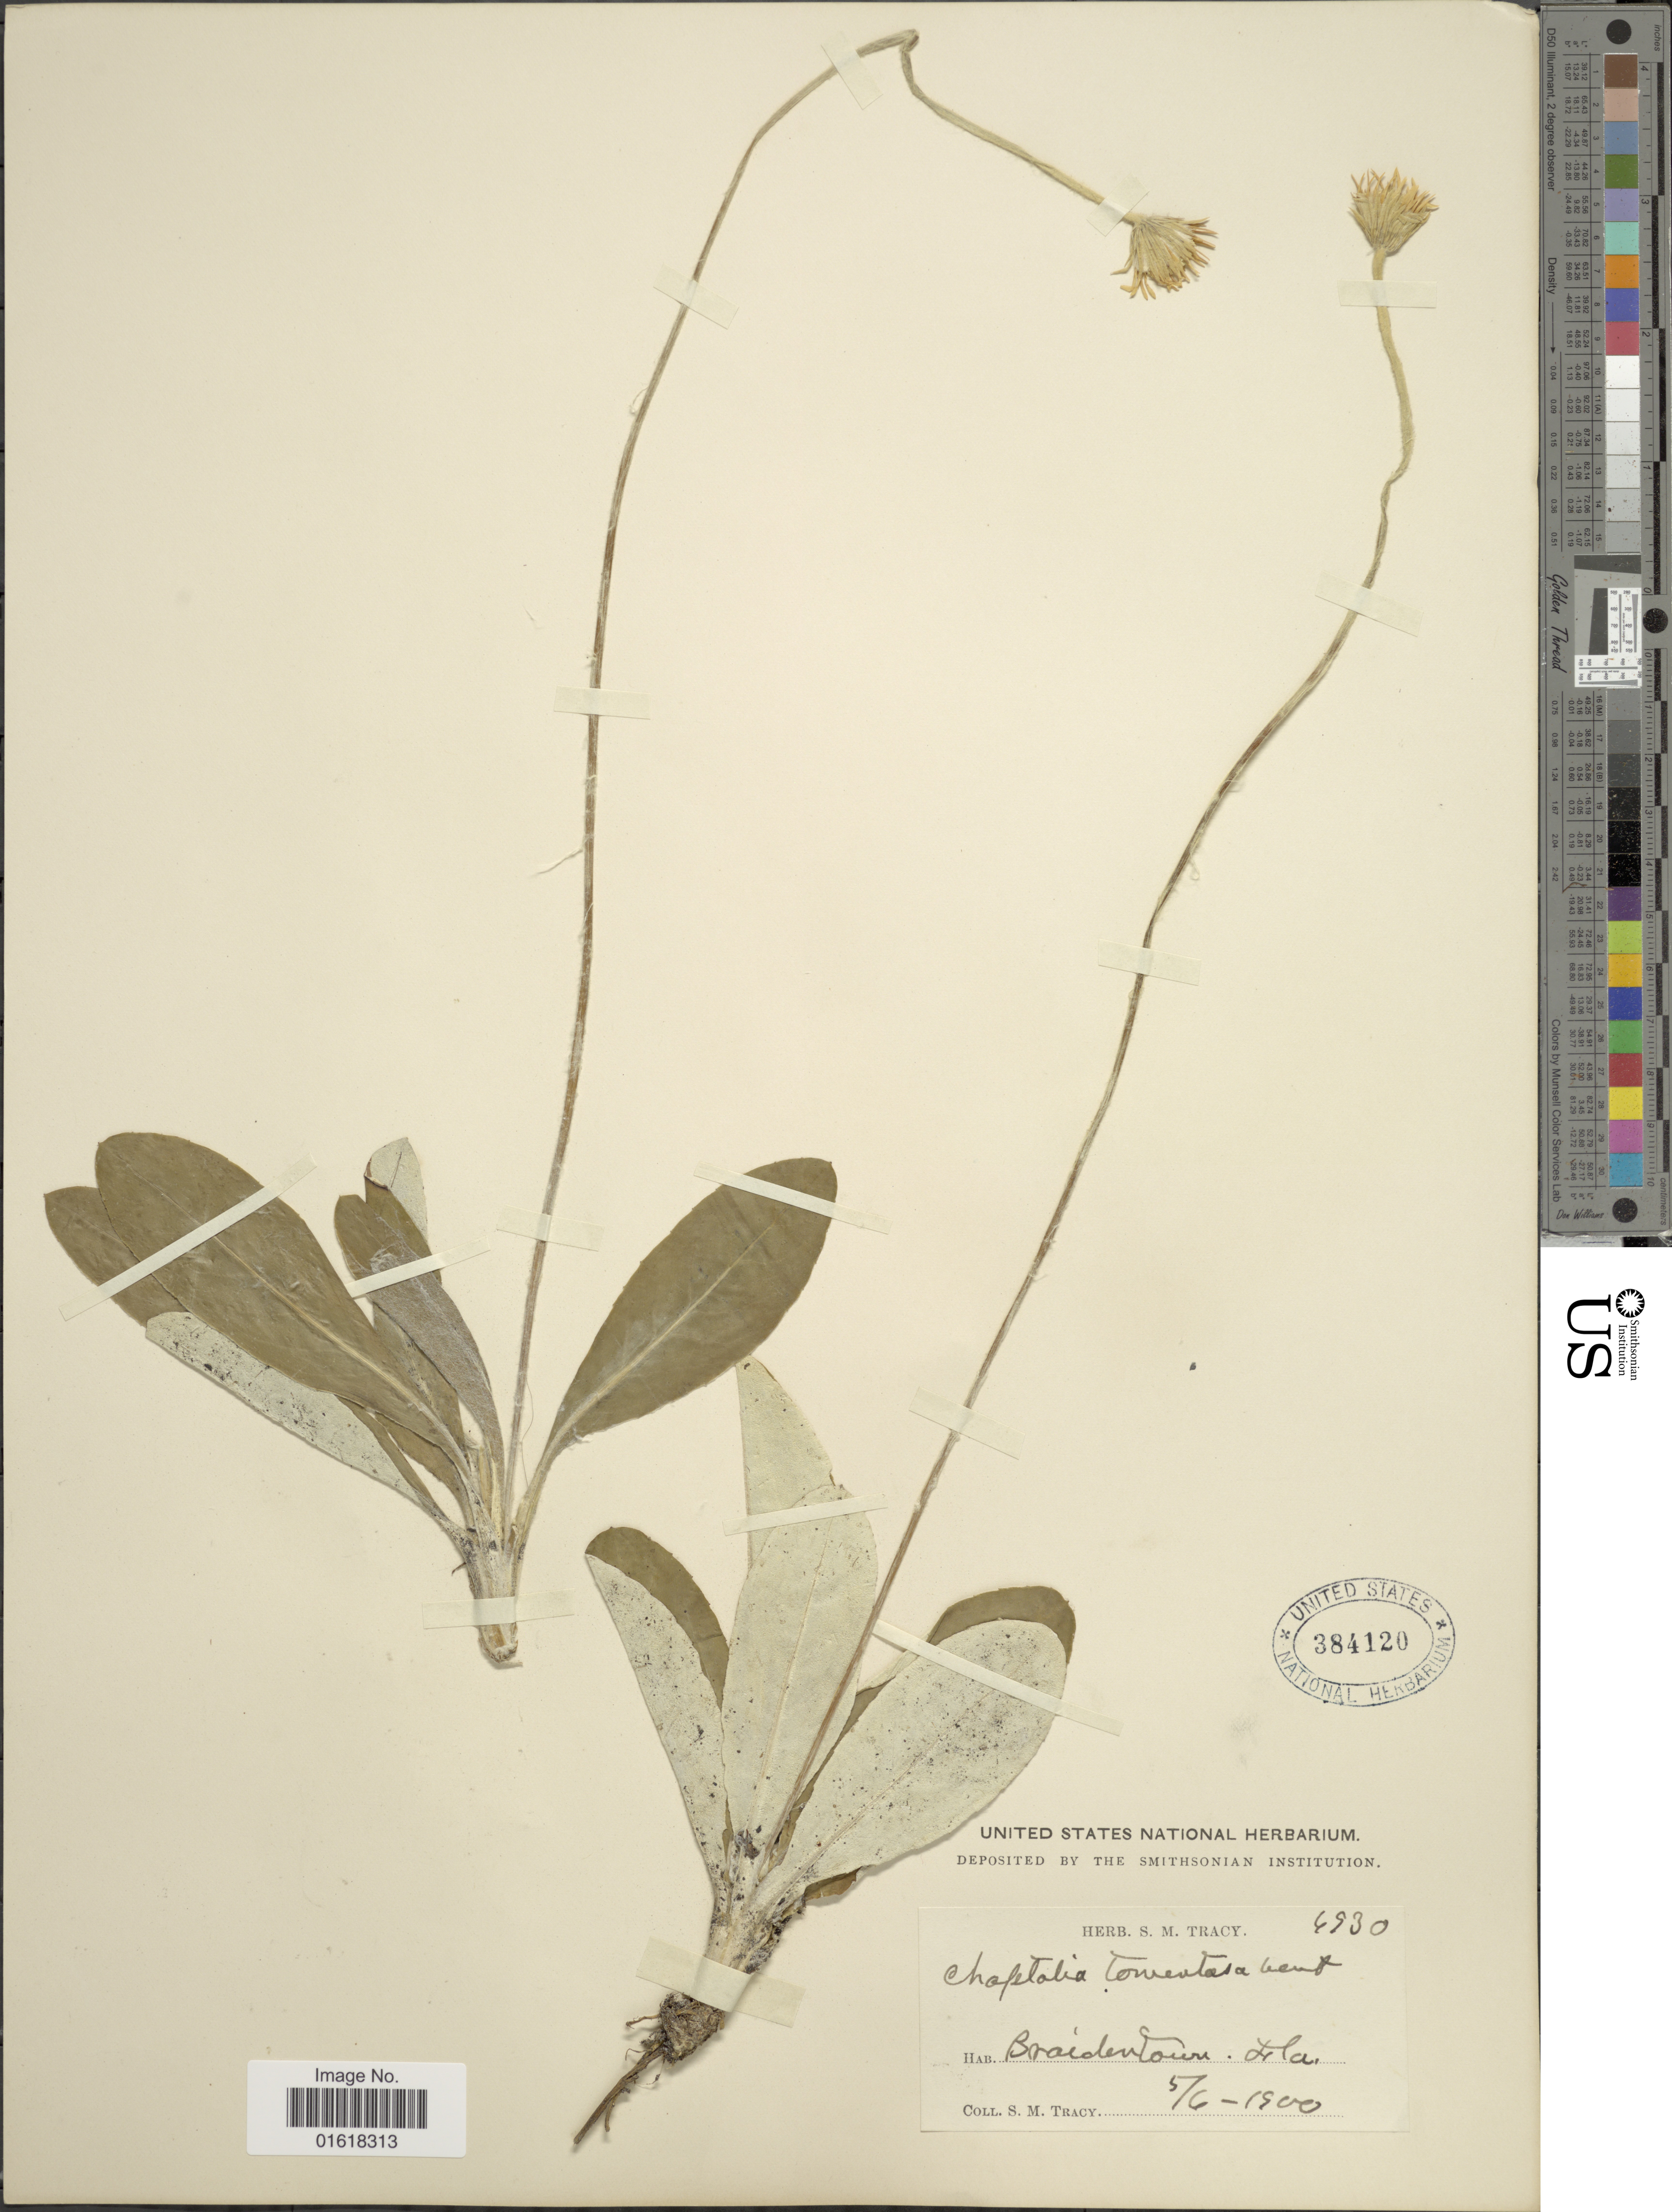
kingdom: Plantae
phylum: Tracheophyta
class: Magnoliopsida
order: Asterales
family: Asteraceae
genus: Chaptalia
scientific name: Chaptalia tomentosa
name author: Vent.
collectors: S. M. Tracy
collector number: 4930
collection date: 1900-05-06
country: United States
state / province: Florida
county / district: Manatee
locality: Braidentown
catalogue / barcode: US 384120